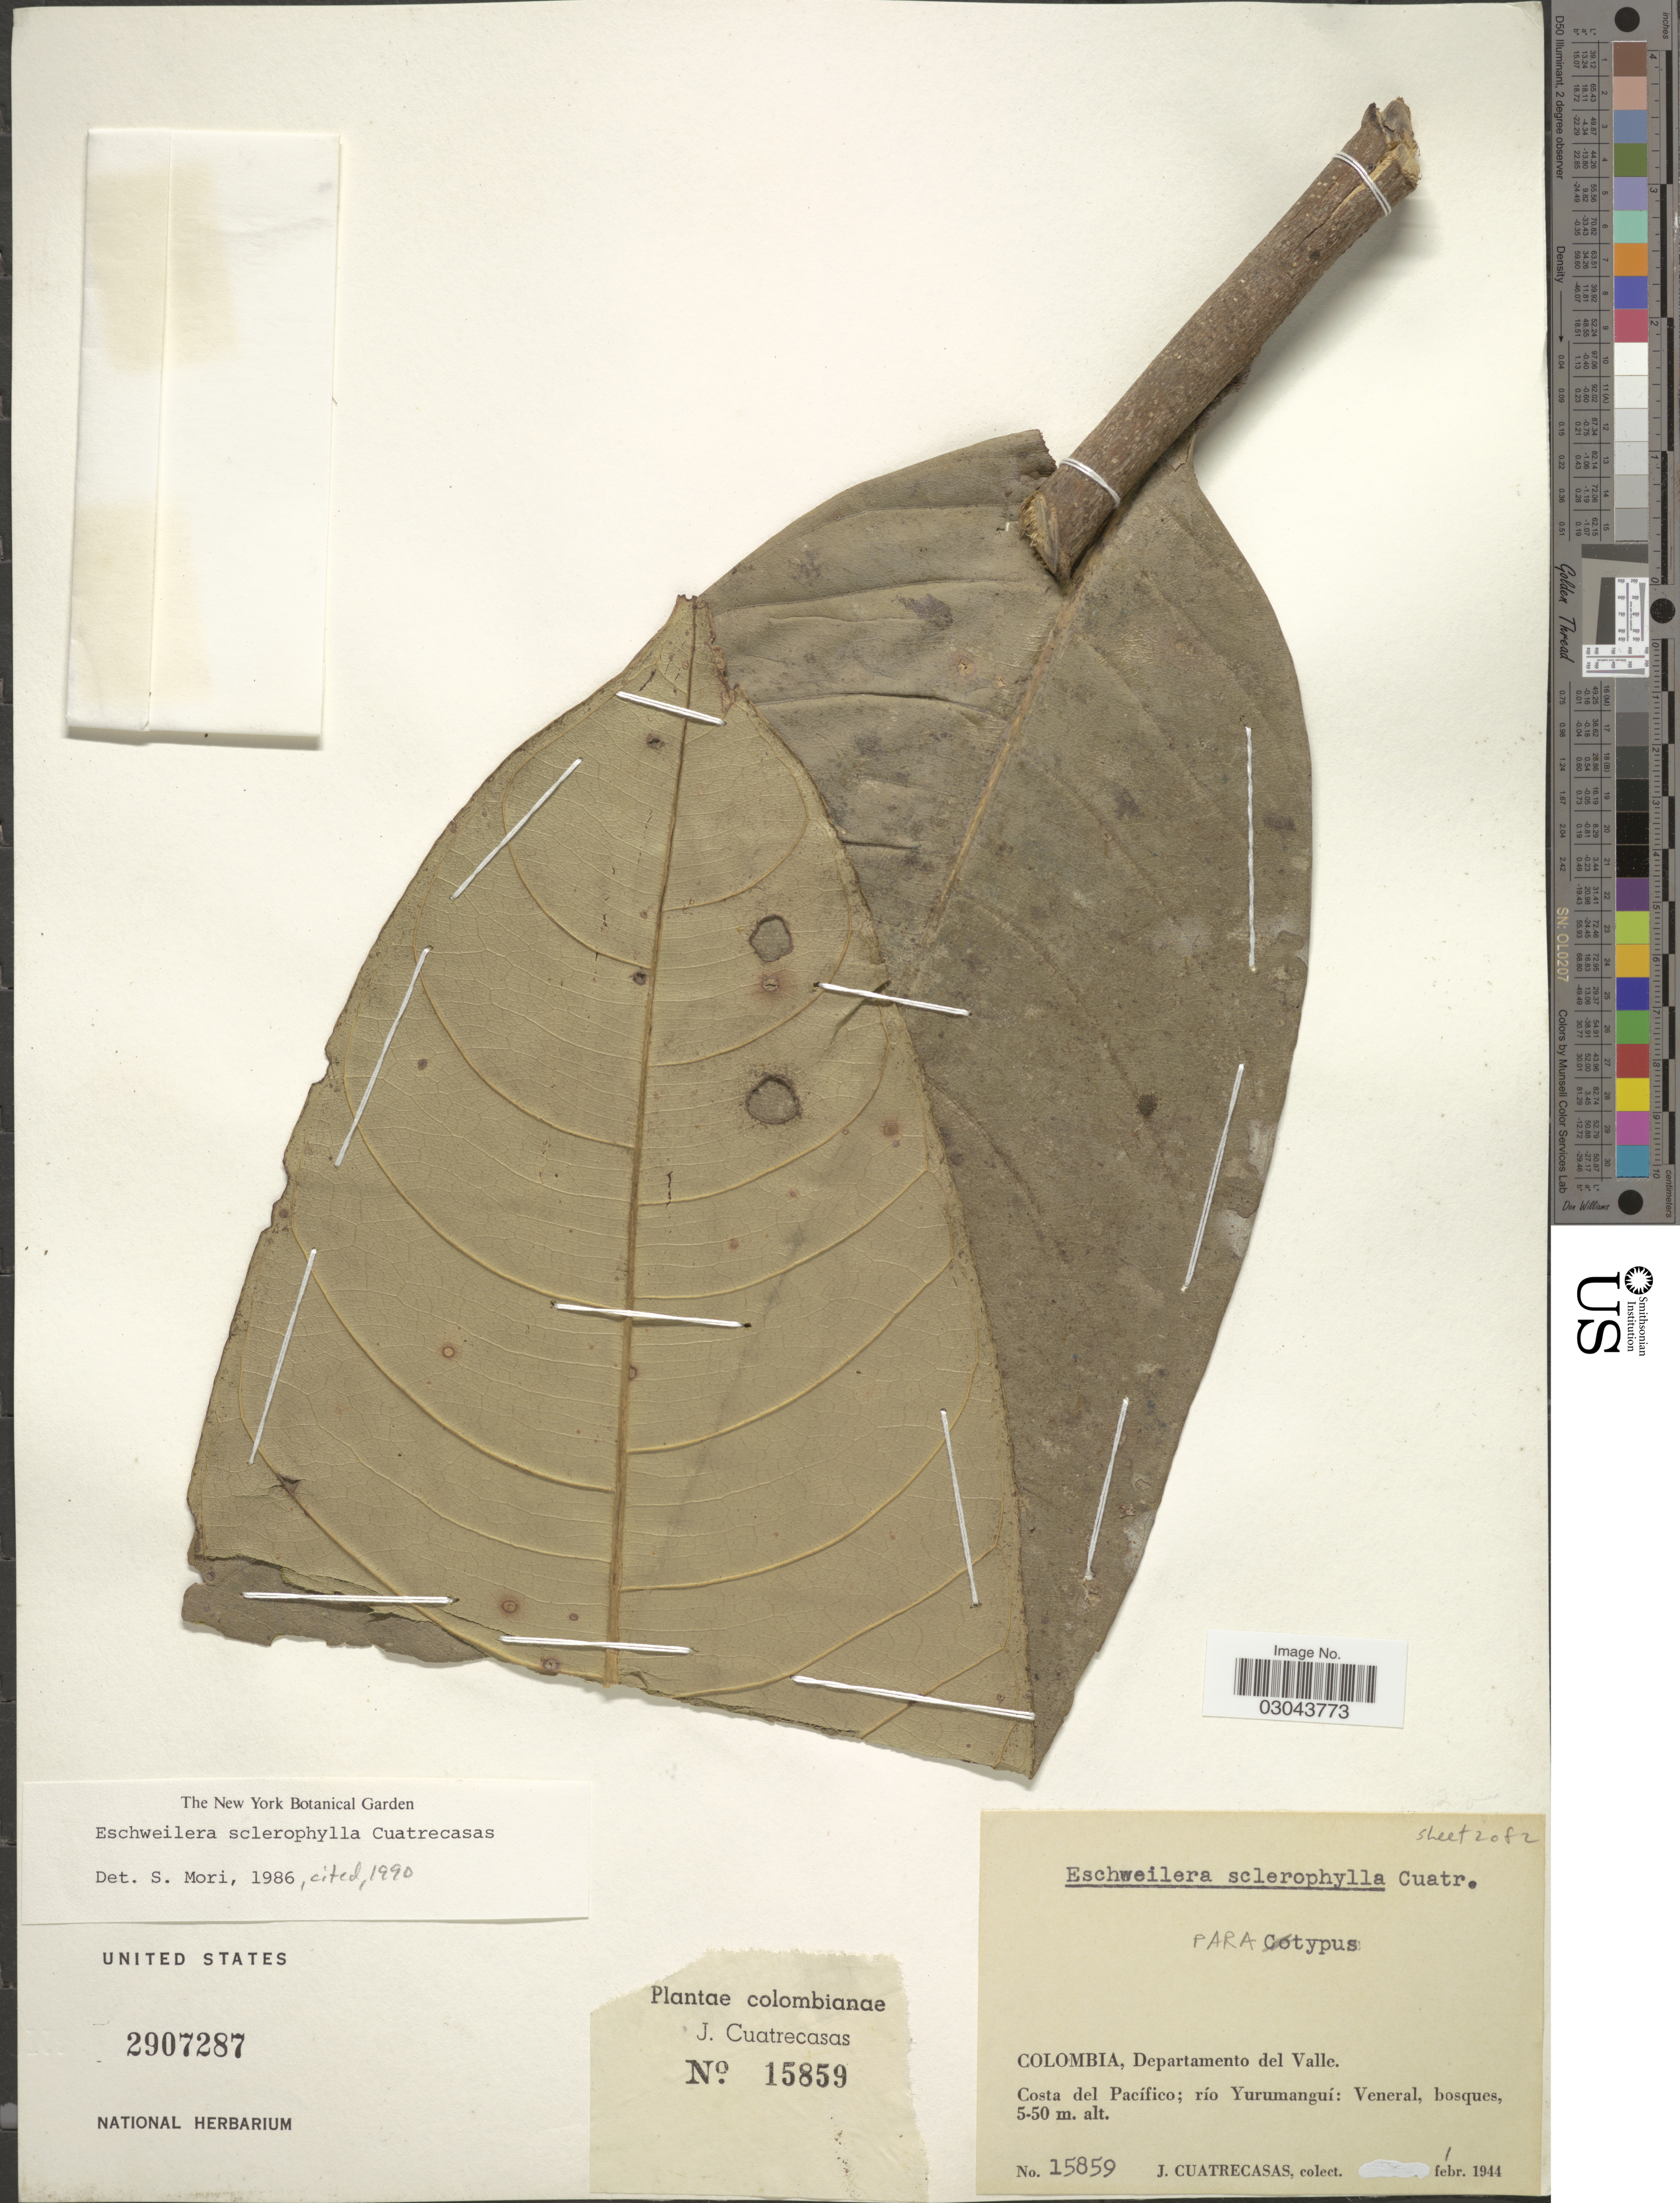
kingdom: Plantae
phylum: Tracheophyta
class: Magnoliopsida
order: Ericales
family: Lecythidaceae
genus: Eschweilera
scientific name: Eschweilera sclerophylla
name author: Cuatrec.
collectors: J. Cuatrecasas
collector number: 15859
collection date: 1944-02-01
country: Colombia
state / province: Valle del Cauca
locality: Departamento del Valle. Costa del Pacíficio; río Yurumanguí: Veneral.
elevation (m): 5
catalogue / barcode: US 2907287